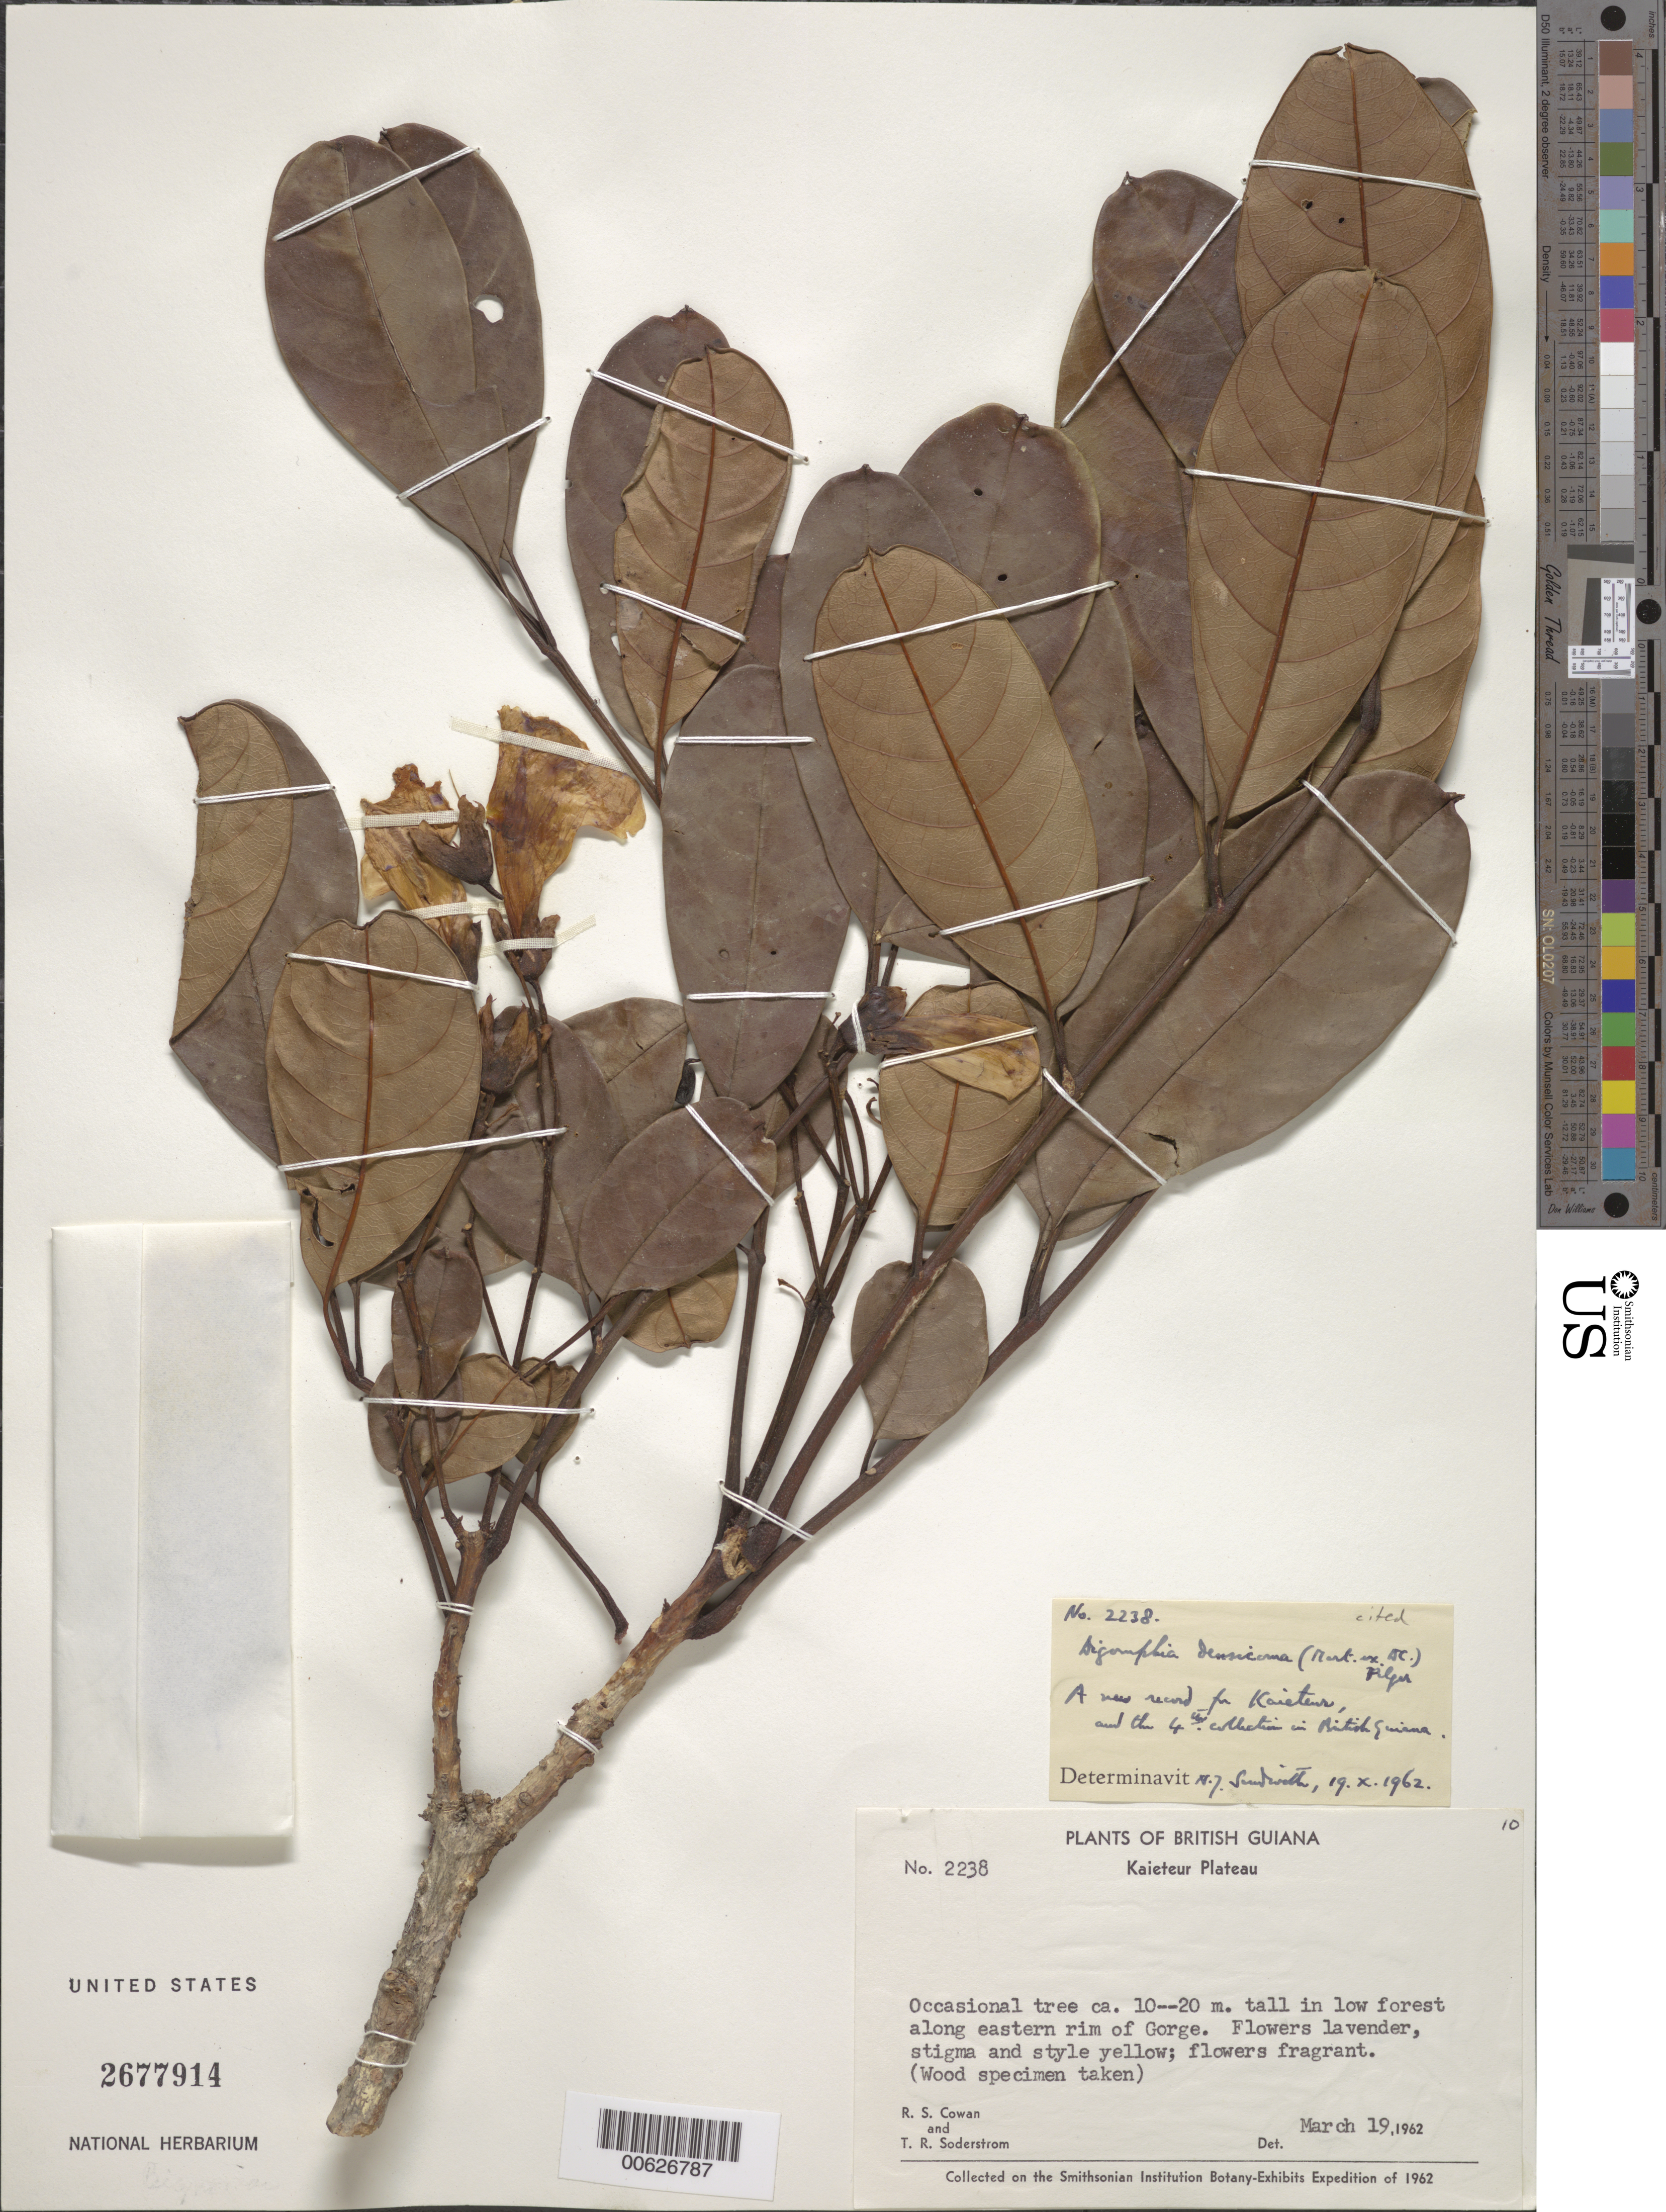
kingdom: Plantae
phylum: Tracheophyta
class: Magnoliopsida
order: Lamiales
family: Bignoniaceae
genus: Digomphia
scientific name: Digomphia densicoma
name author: (Mart. ex DC.) Pilg.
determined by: Sandwith, N. Y.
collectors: R. S. Cowan & T. R. Soderstrom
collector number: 2238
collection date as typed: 19-Mar-62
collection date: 1962-03-19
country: Guyana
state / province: Potaro-Siparuni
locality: Kaieteur Plateau, E rim of Gorge near Kaieteur Falls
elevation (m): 427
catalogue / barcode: US 2677914